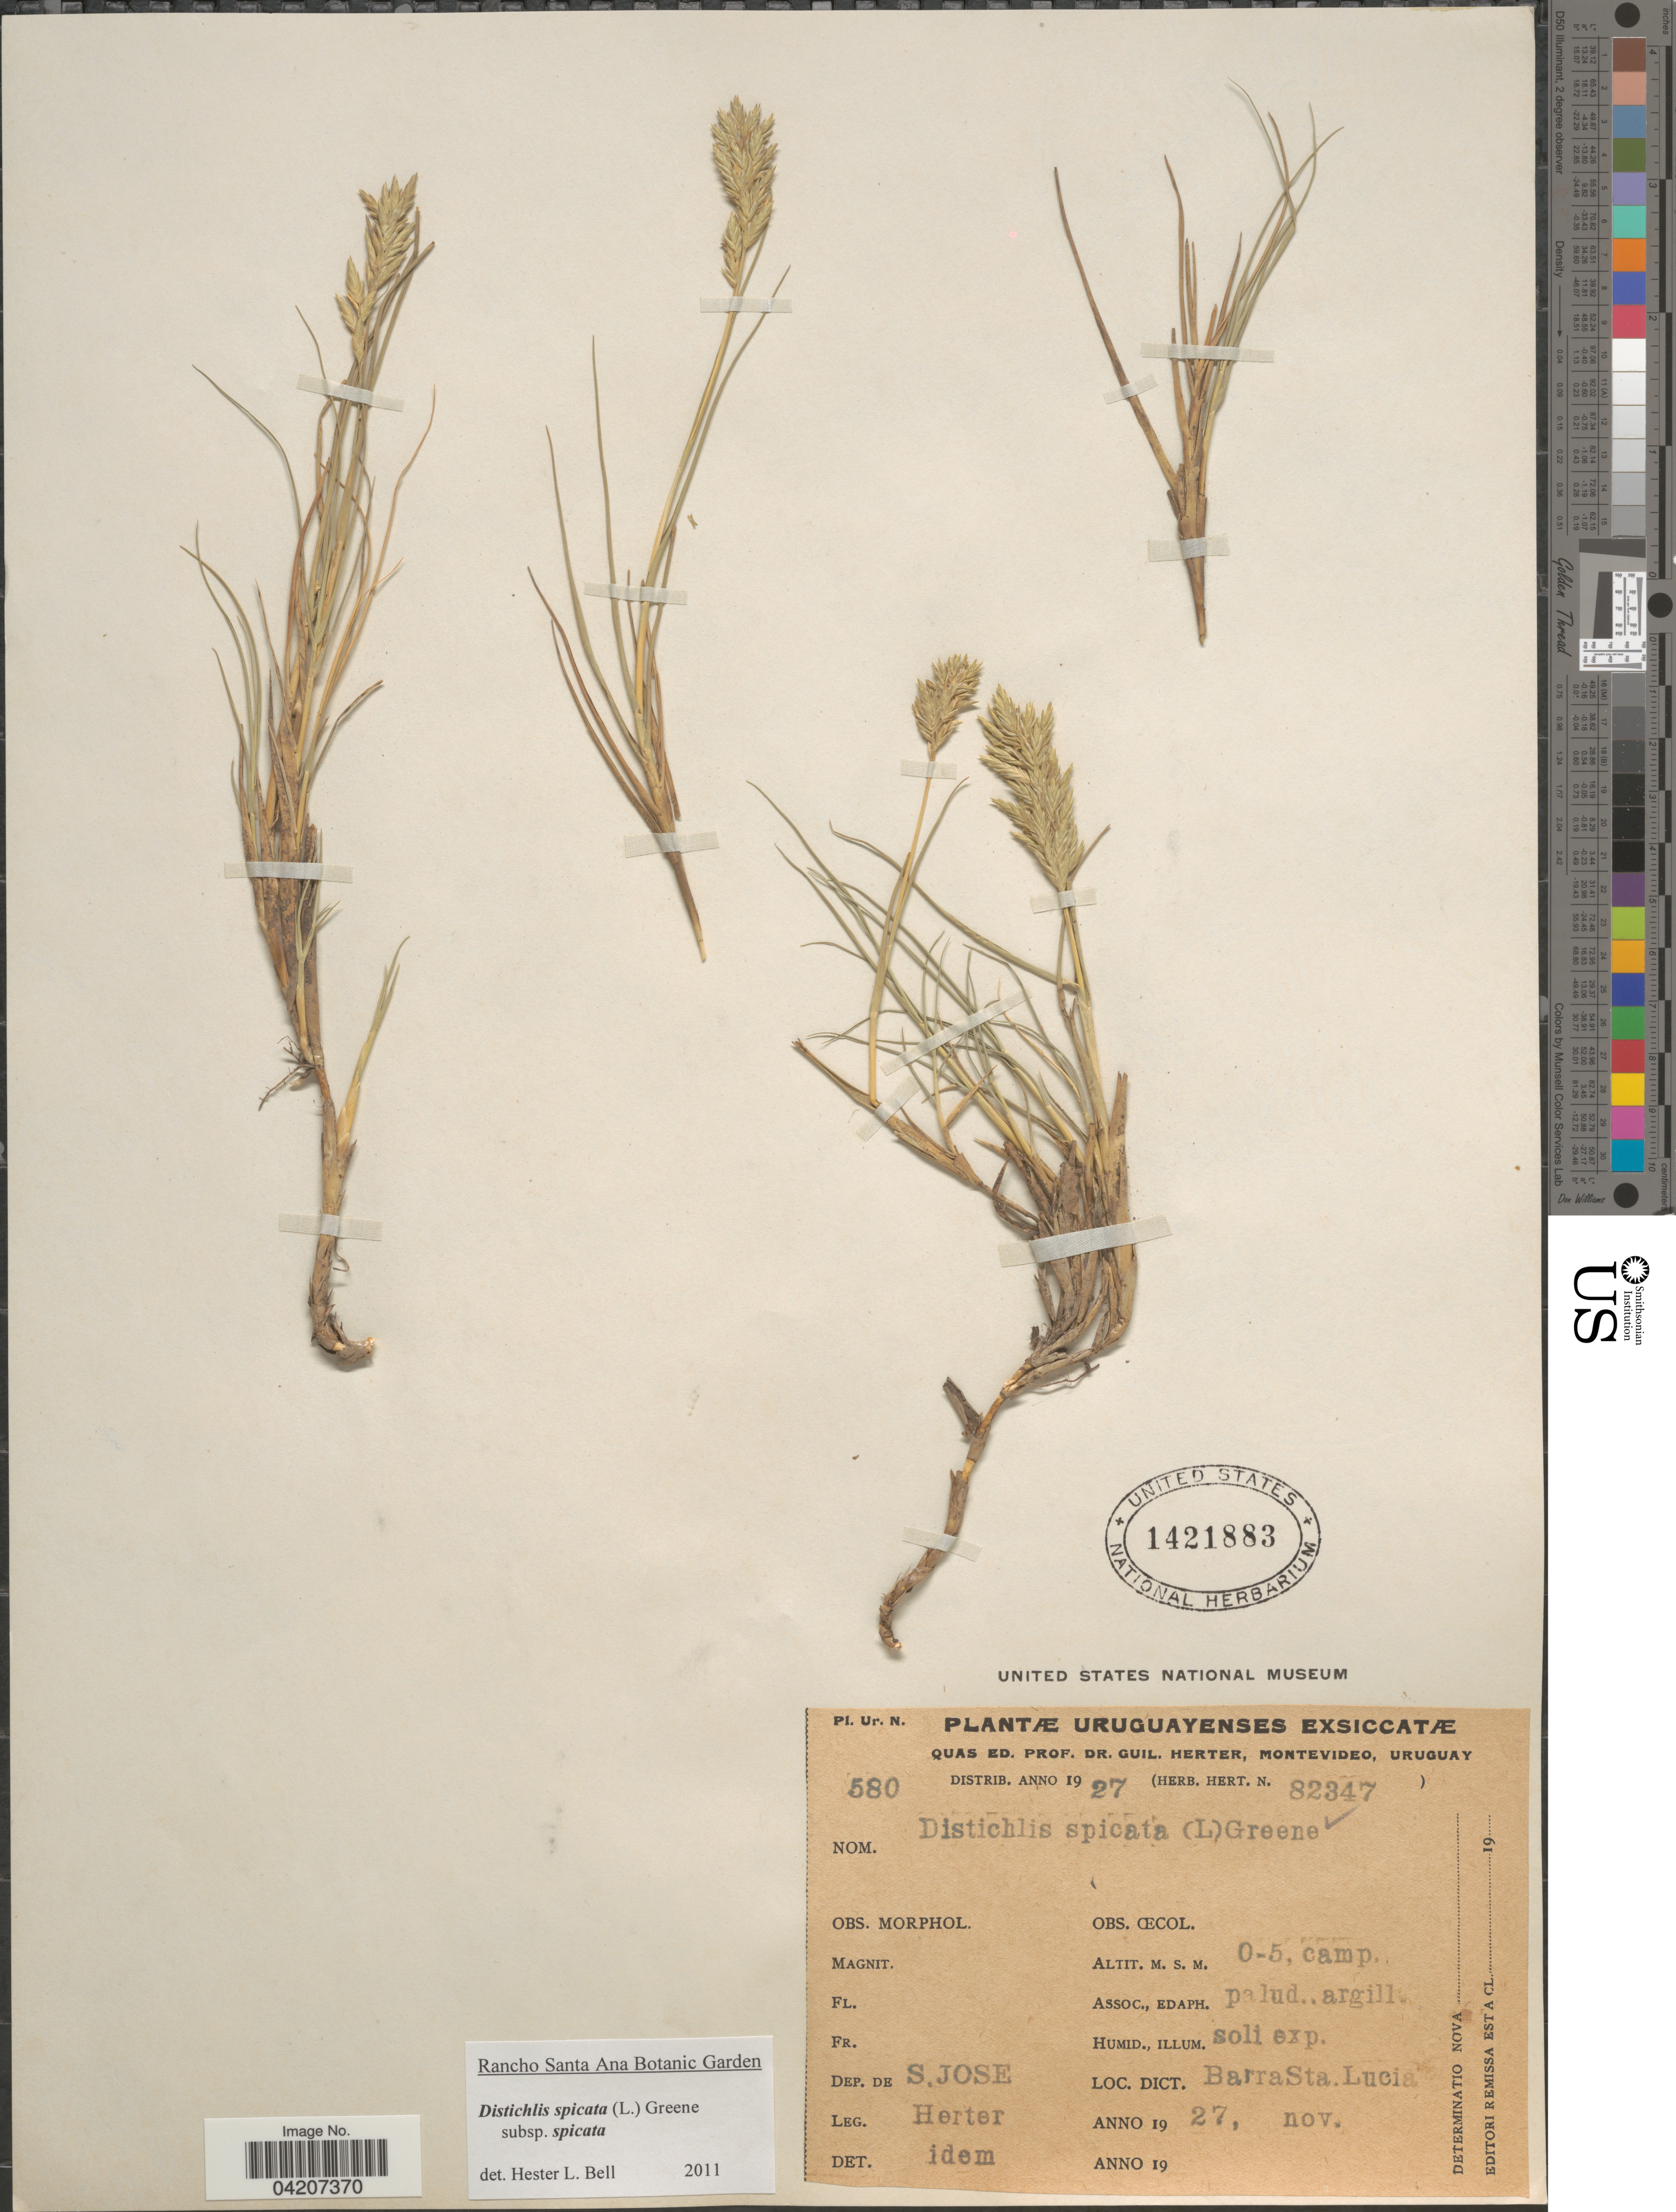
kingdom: Plantae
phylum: Tracheophyta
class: Liliopsida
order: Poales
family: Poaceae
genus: Distichlis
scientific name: Distichlis spicata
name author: (L.) Greene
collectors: G. Herter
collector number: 580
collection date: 1927-11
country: Uruguay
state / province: San Jose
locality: Dep. de S. Jose. Barra Sta. Lucia.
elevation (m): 0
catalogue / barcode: US 1421883